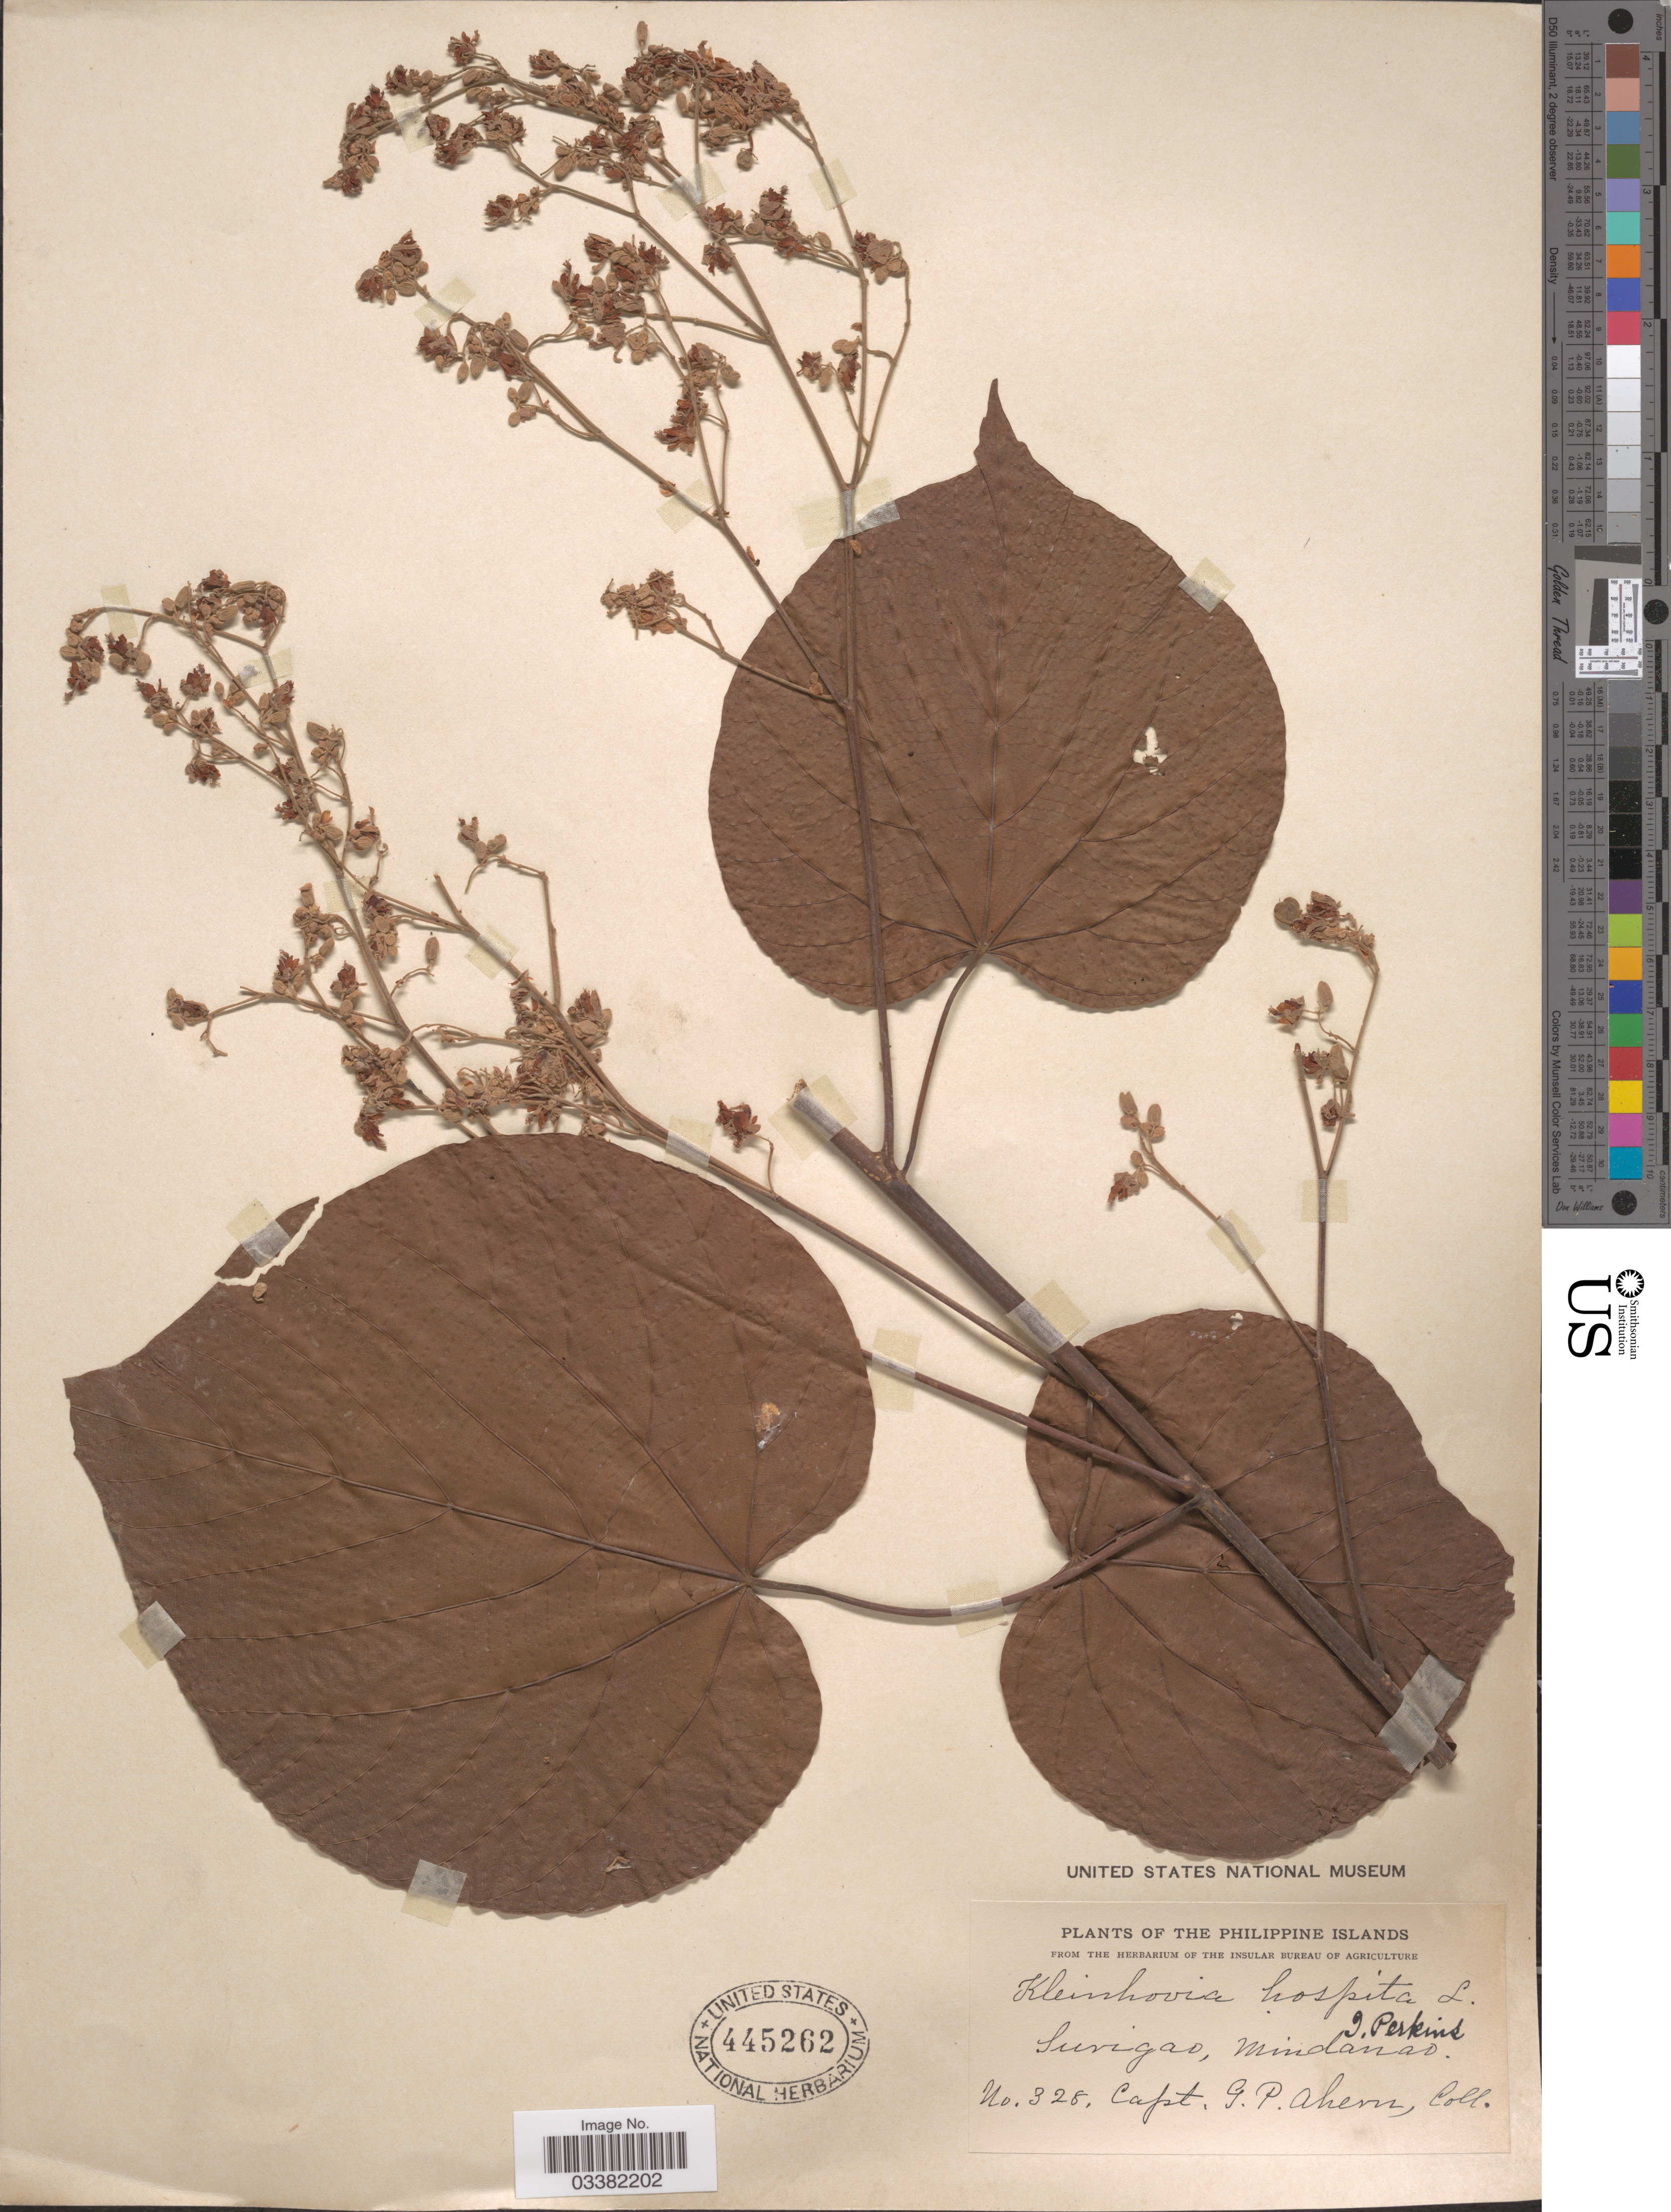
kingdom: Plantae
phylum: Tracheophyta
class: Magnoliopsida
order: Malvales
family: Malvaceae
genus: Kleinhovia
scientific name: Kleinhovia hospita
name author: L.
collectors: G. Ahern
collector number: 328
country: Philippines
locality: Surigao, Mindanao.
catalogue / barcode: US 445262